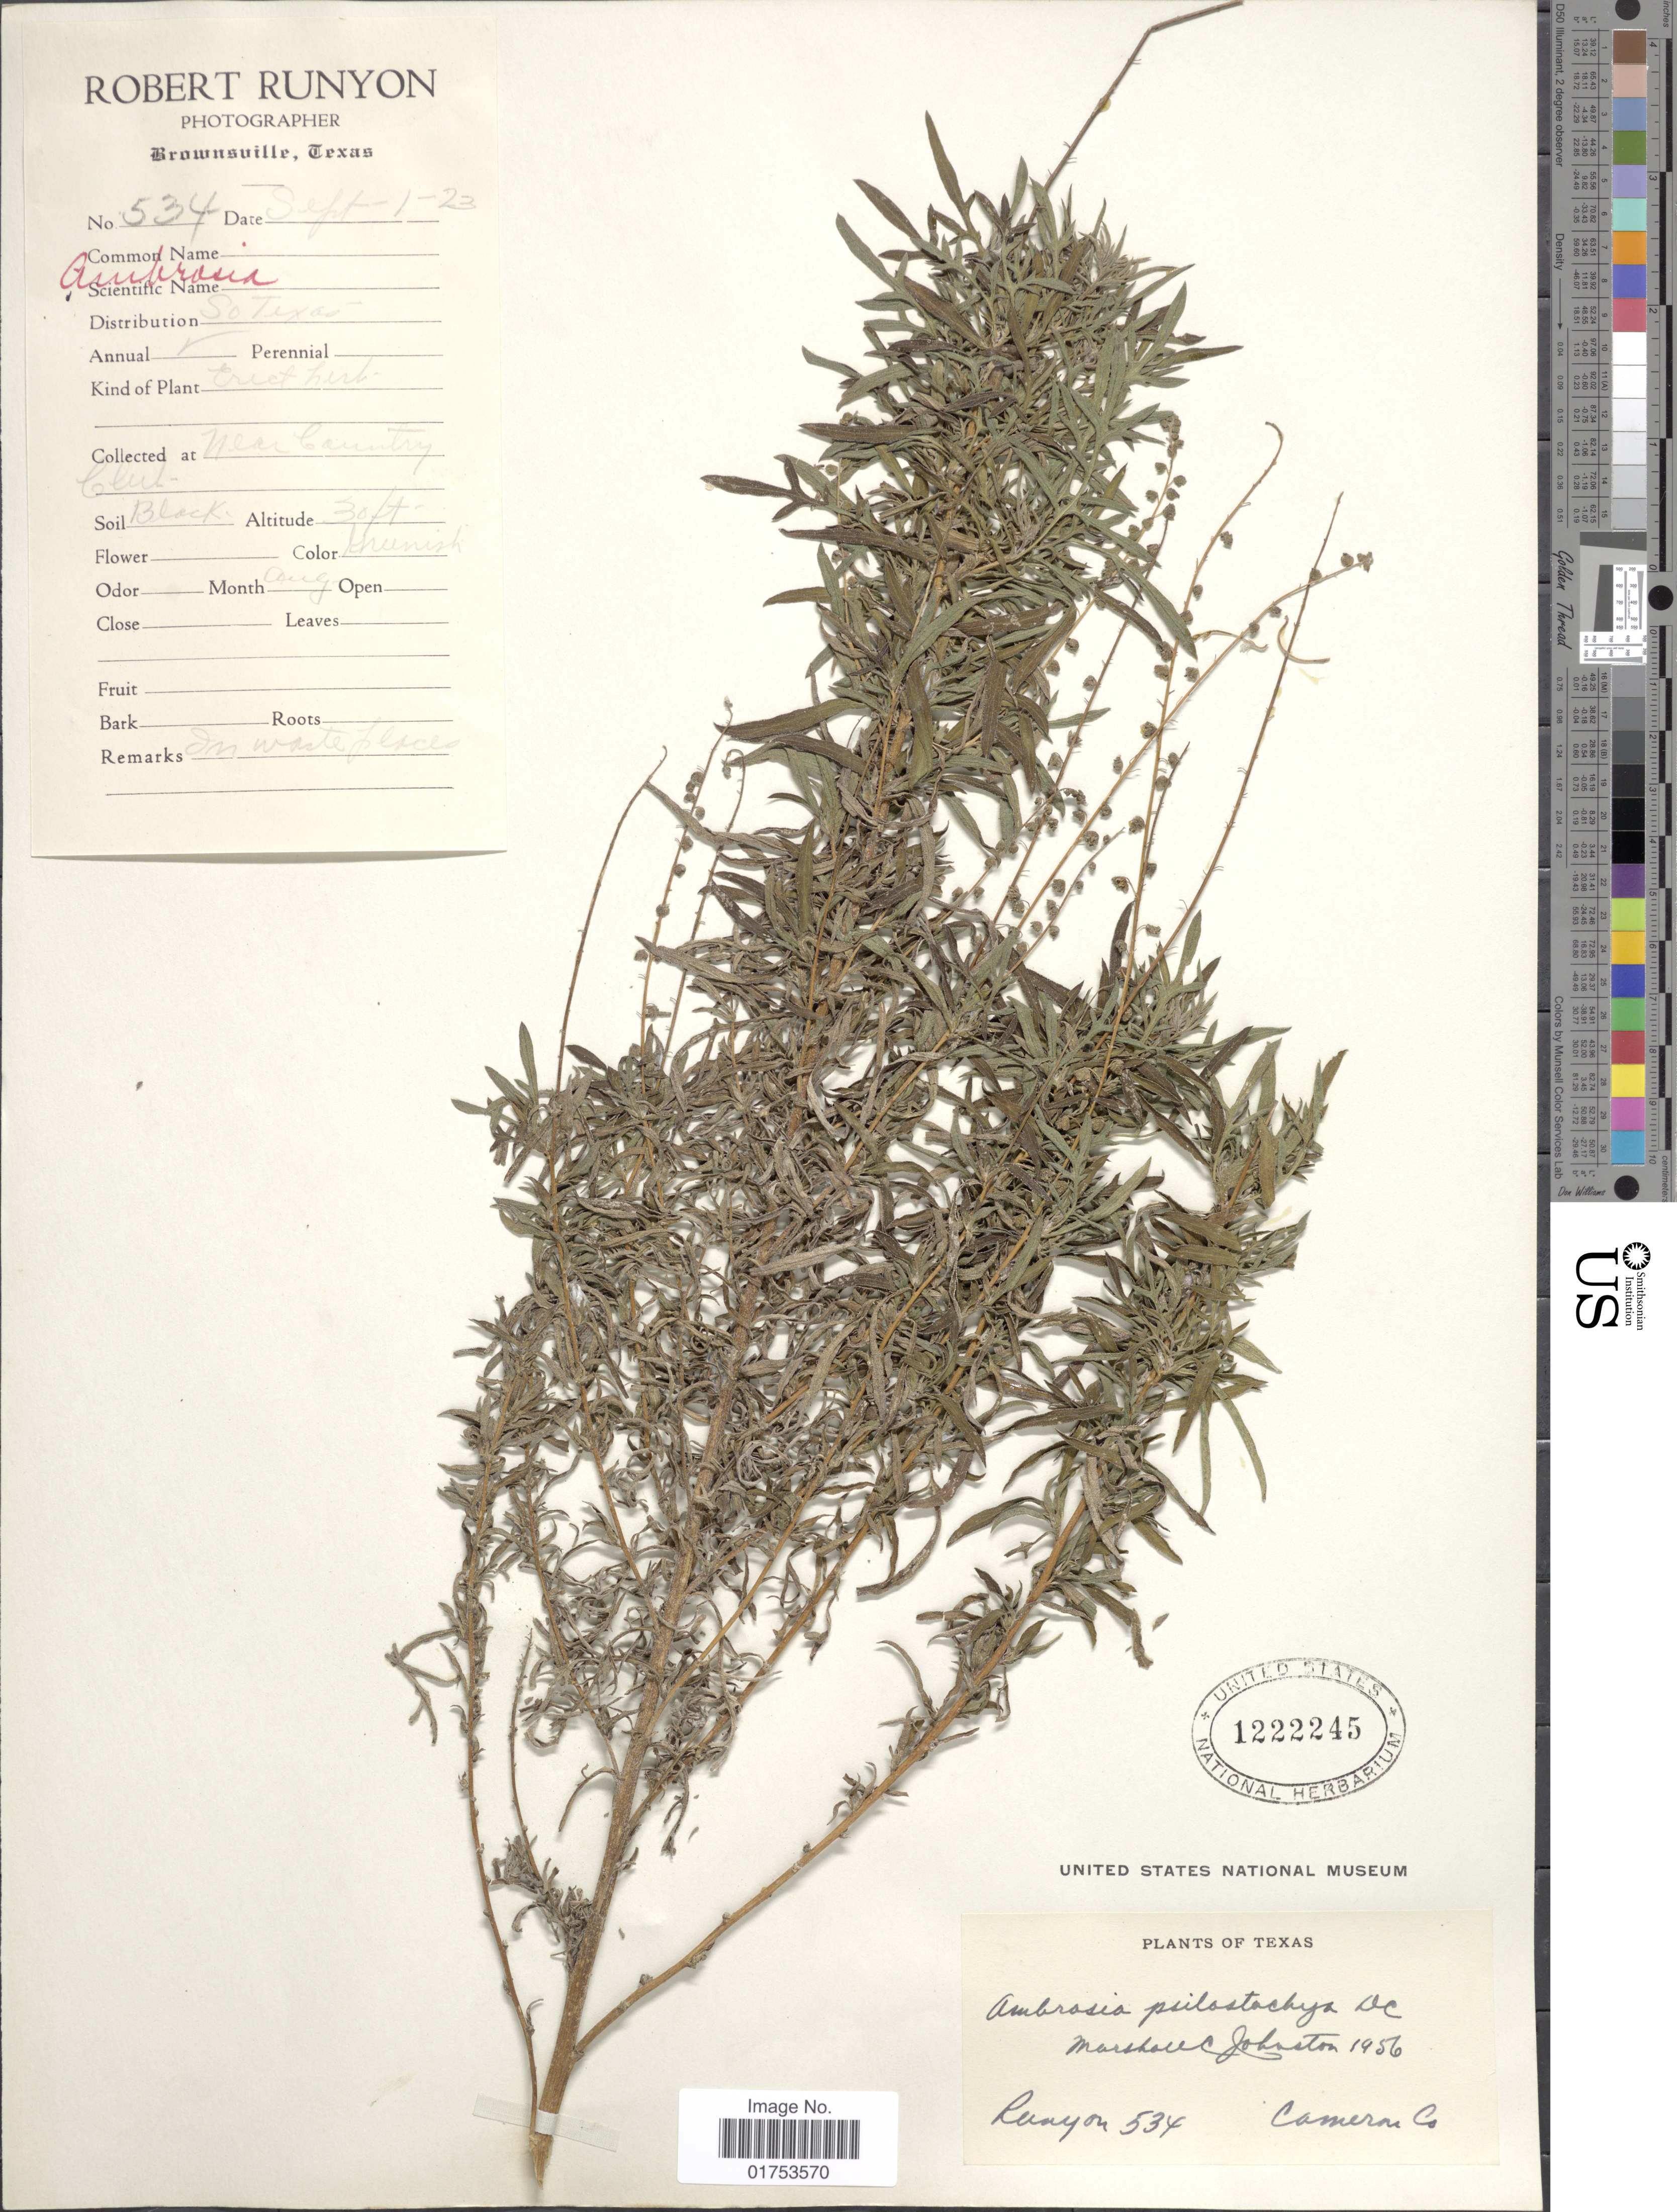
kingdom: Plantae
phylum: Tracheophyta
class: Magnoliopsida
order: Asterales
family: Asteraceae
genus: Ambrosia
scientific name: Ambrosia psilostachya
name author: DC.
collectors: R. Runyon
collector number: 534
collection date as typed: Transcribed d/m/y: 1/9/23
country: United States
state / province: Texas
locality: Cameron Co.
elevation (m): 9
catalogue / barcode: US 1222245